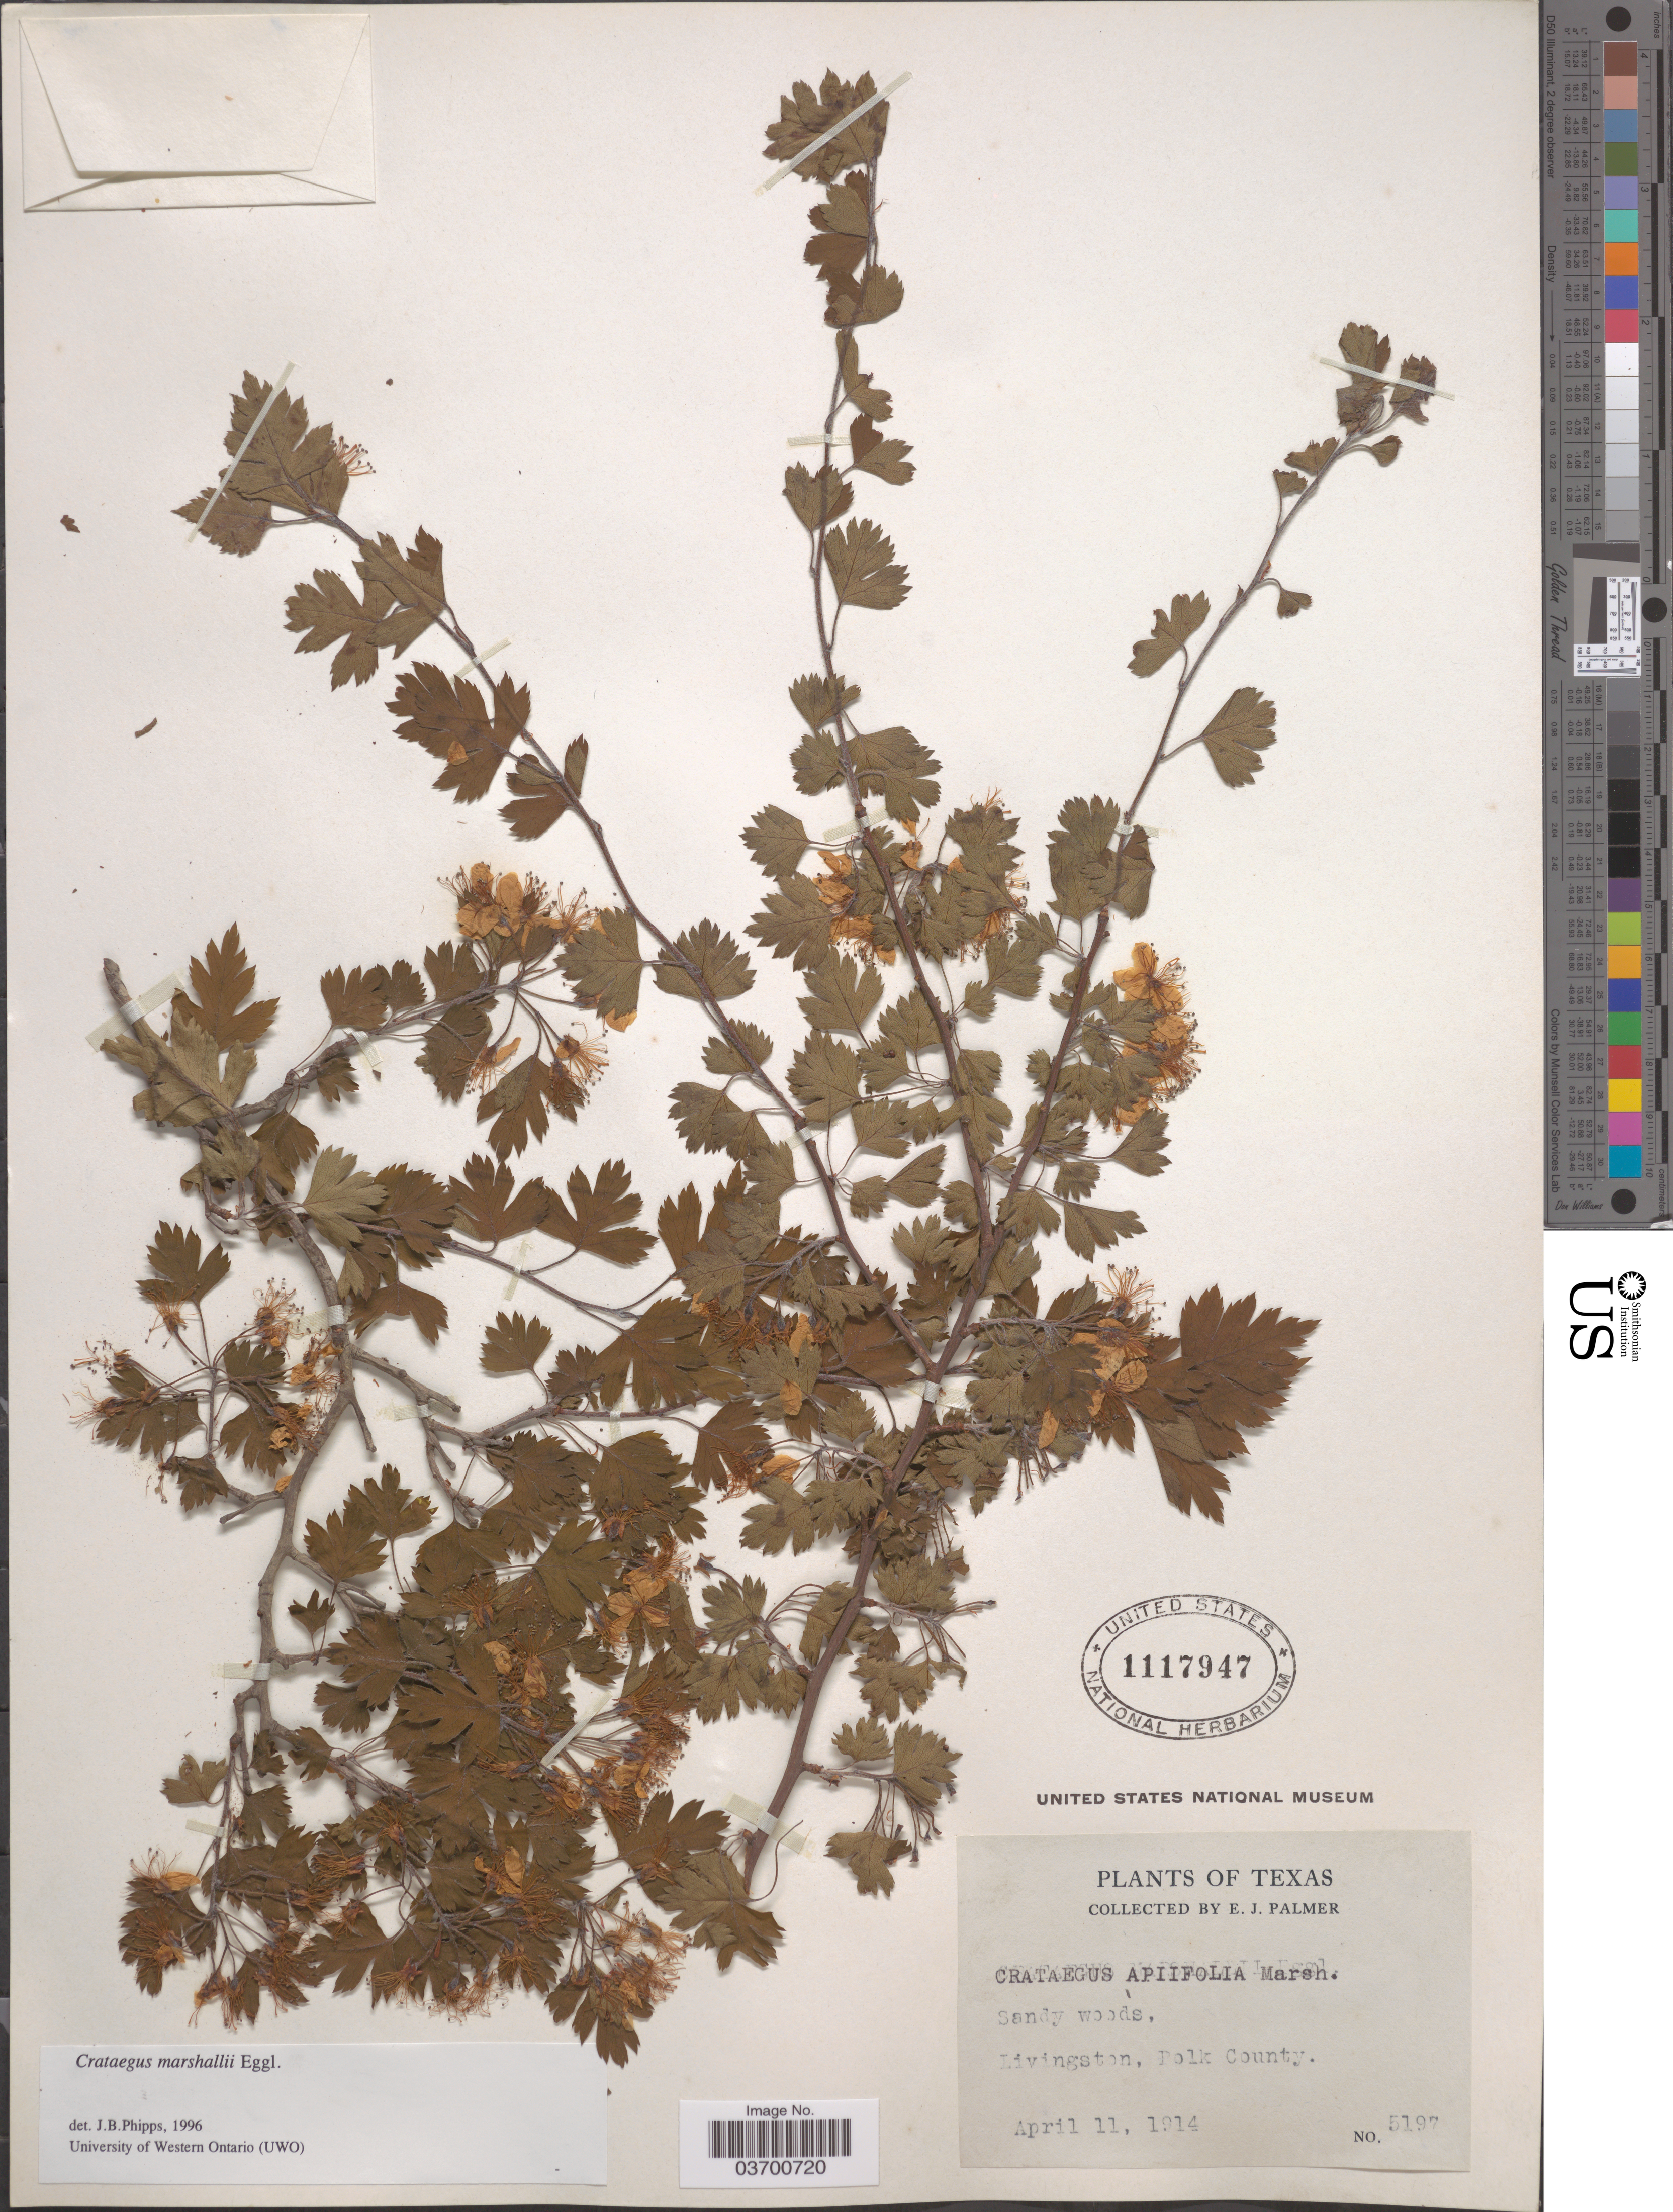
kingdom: Plantae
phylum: Tracheophyta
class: Magnoliopsida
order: Rosales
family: Rosaceae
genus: Crataegus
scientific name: Crataegus marshallii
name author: Eggl.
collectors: E. J. Palmer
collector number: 5197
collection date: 1914-04-11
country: United States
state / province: Texas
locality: Livingston, Polk County.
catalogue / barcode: US 1117947